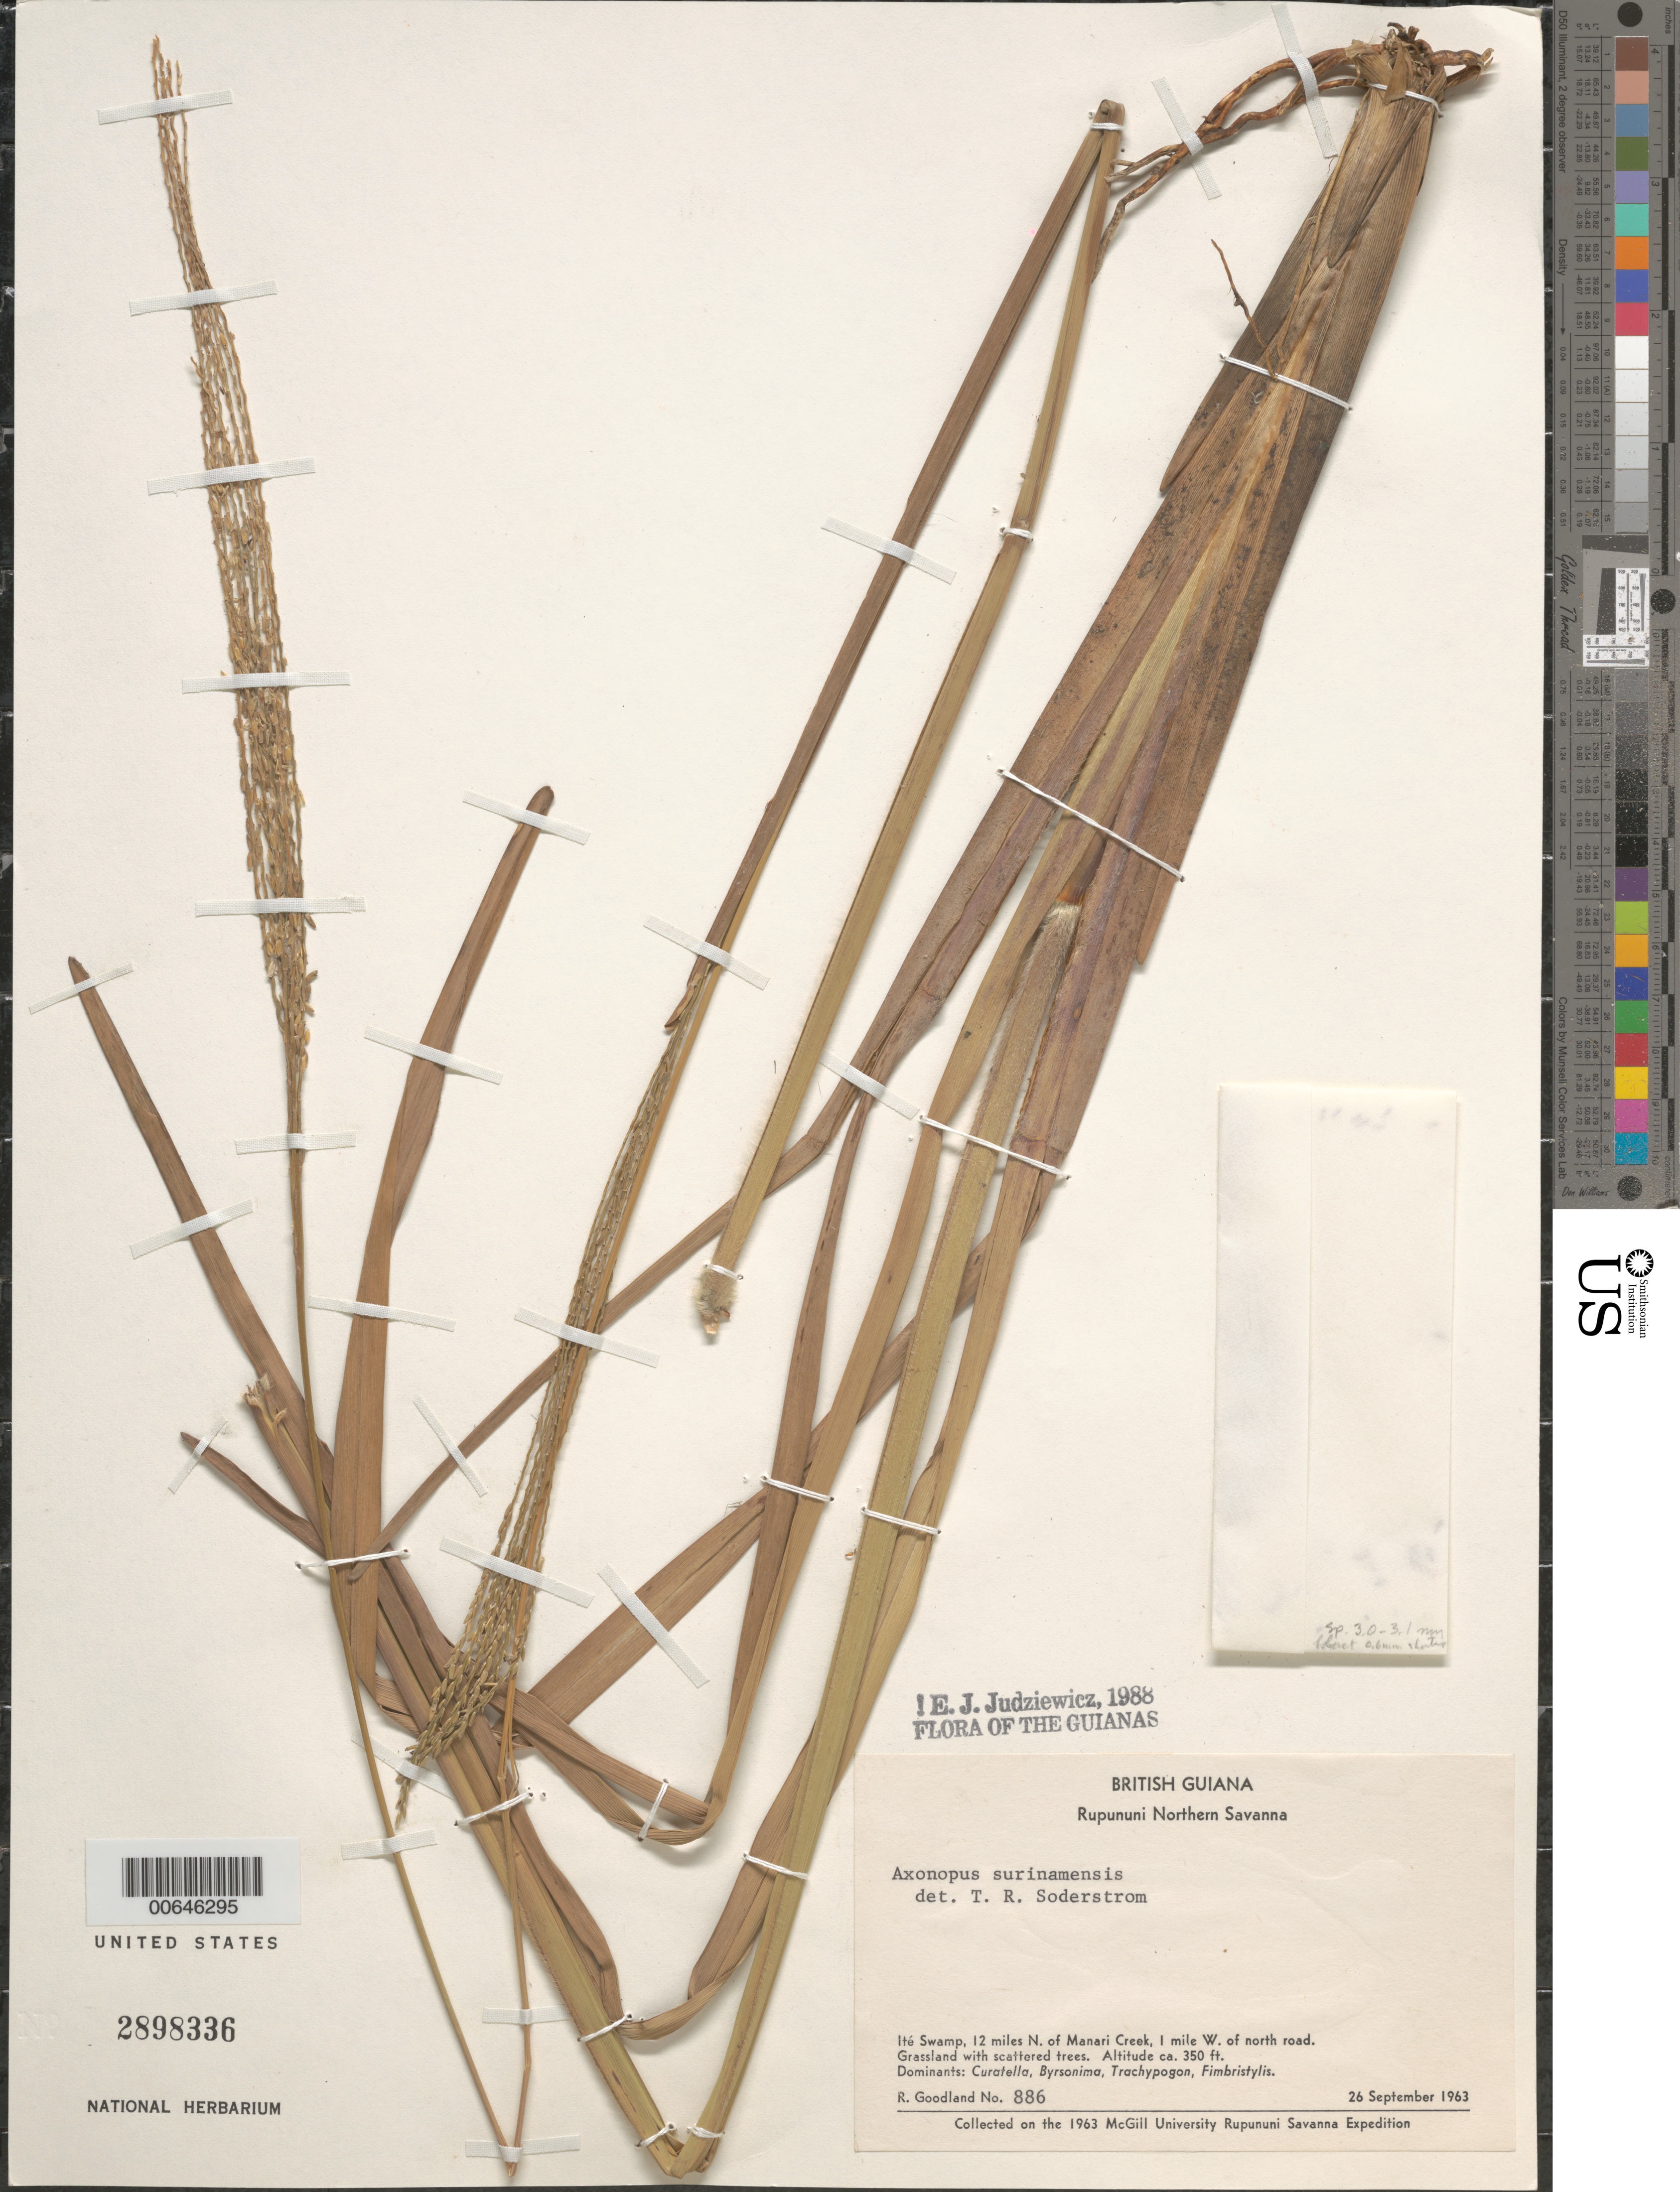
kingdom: Plantae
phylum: Tracheophyta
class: Liliopsida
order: Poales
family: Poaceae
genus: Axonopus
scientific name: Axonopus surinamensis var. surinamensis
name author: (Hochst. ex Steud.) Henr.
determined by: Judziewicz, E. J.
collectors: R. Goodland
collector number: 886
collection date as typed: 26-Sep-63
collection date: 1963-09-26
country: Guyana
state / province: U. Takutu-U. Essequibo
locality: Rupununi Northern Savanna, Manari Creek, 12 mi. N of; 1 mi. W of North Road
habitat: Grassland with scattered trees. Dominants: Curatella, Byrsonima, Trachypogon, Fimbristylis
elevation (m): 107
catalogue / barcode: US 2898336